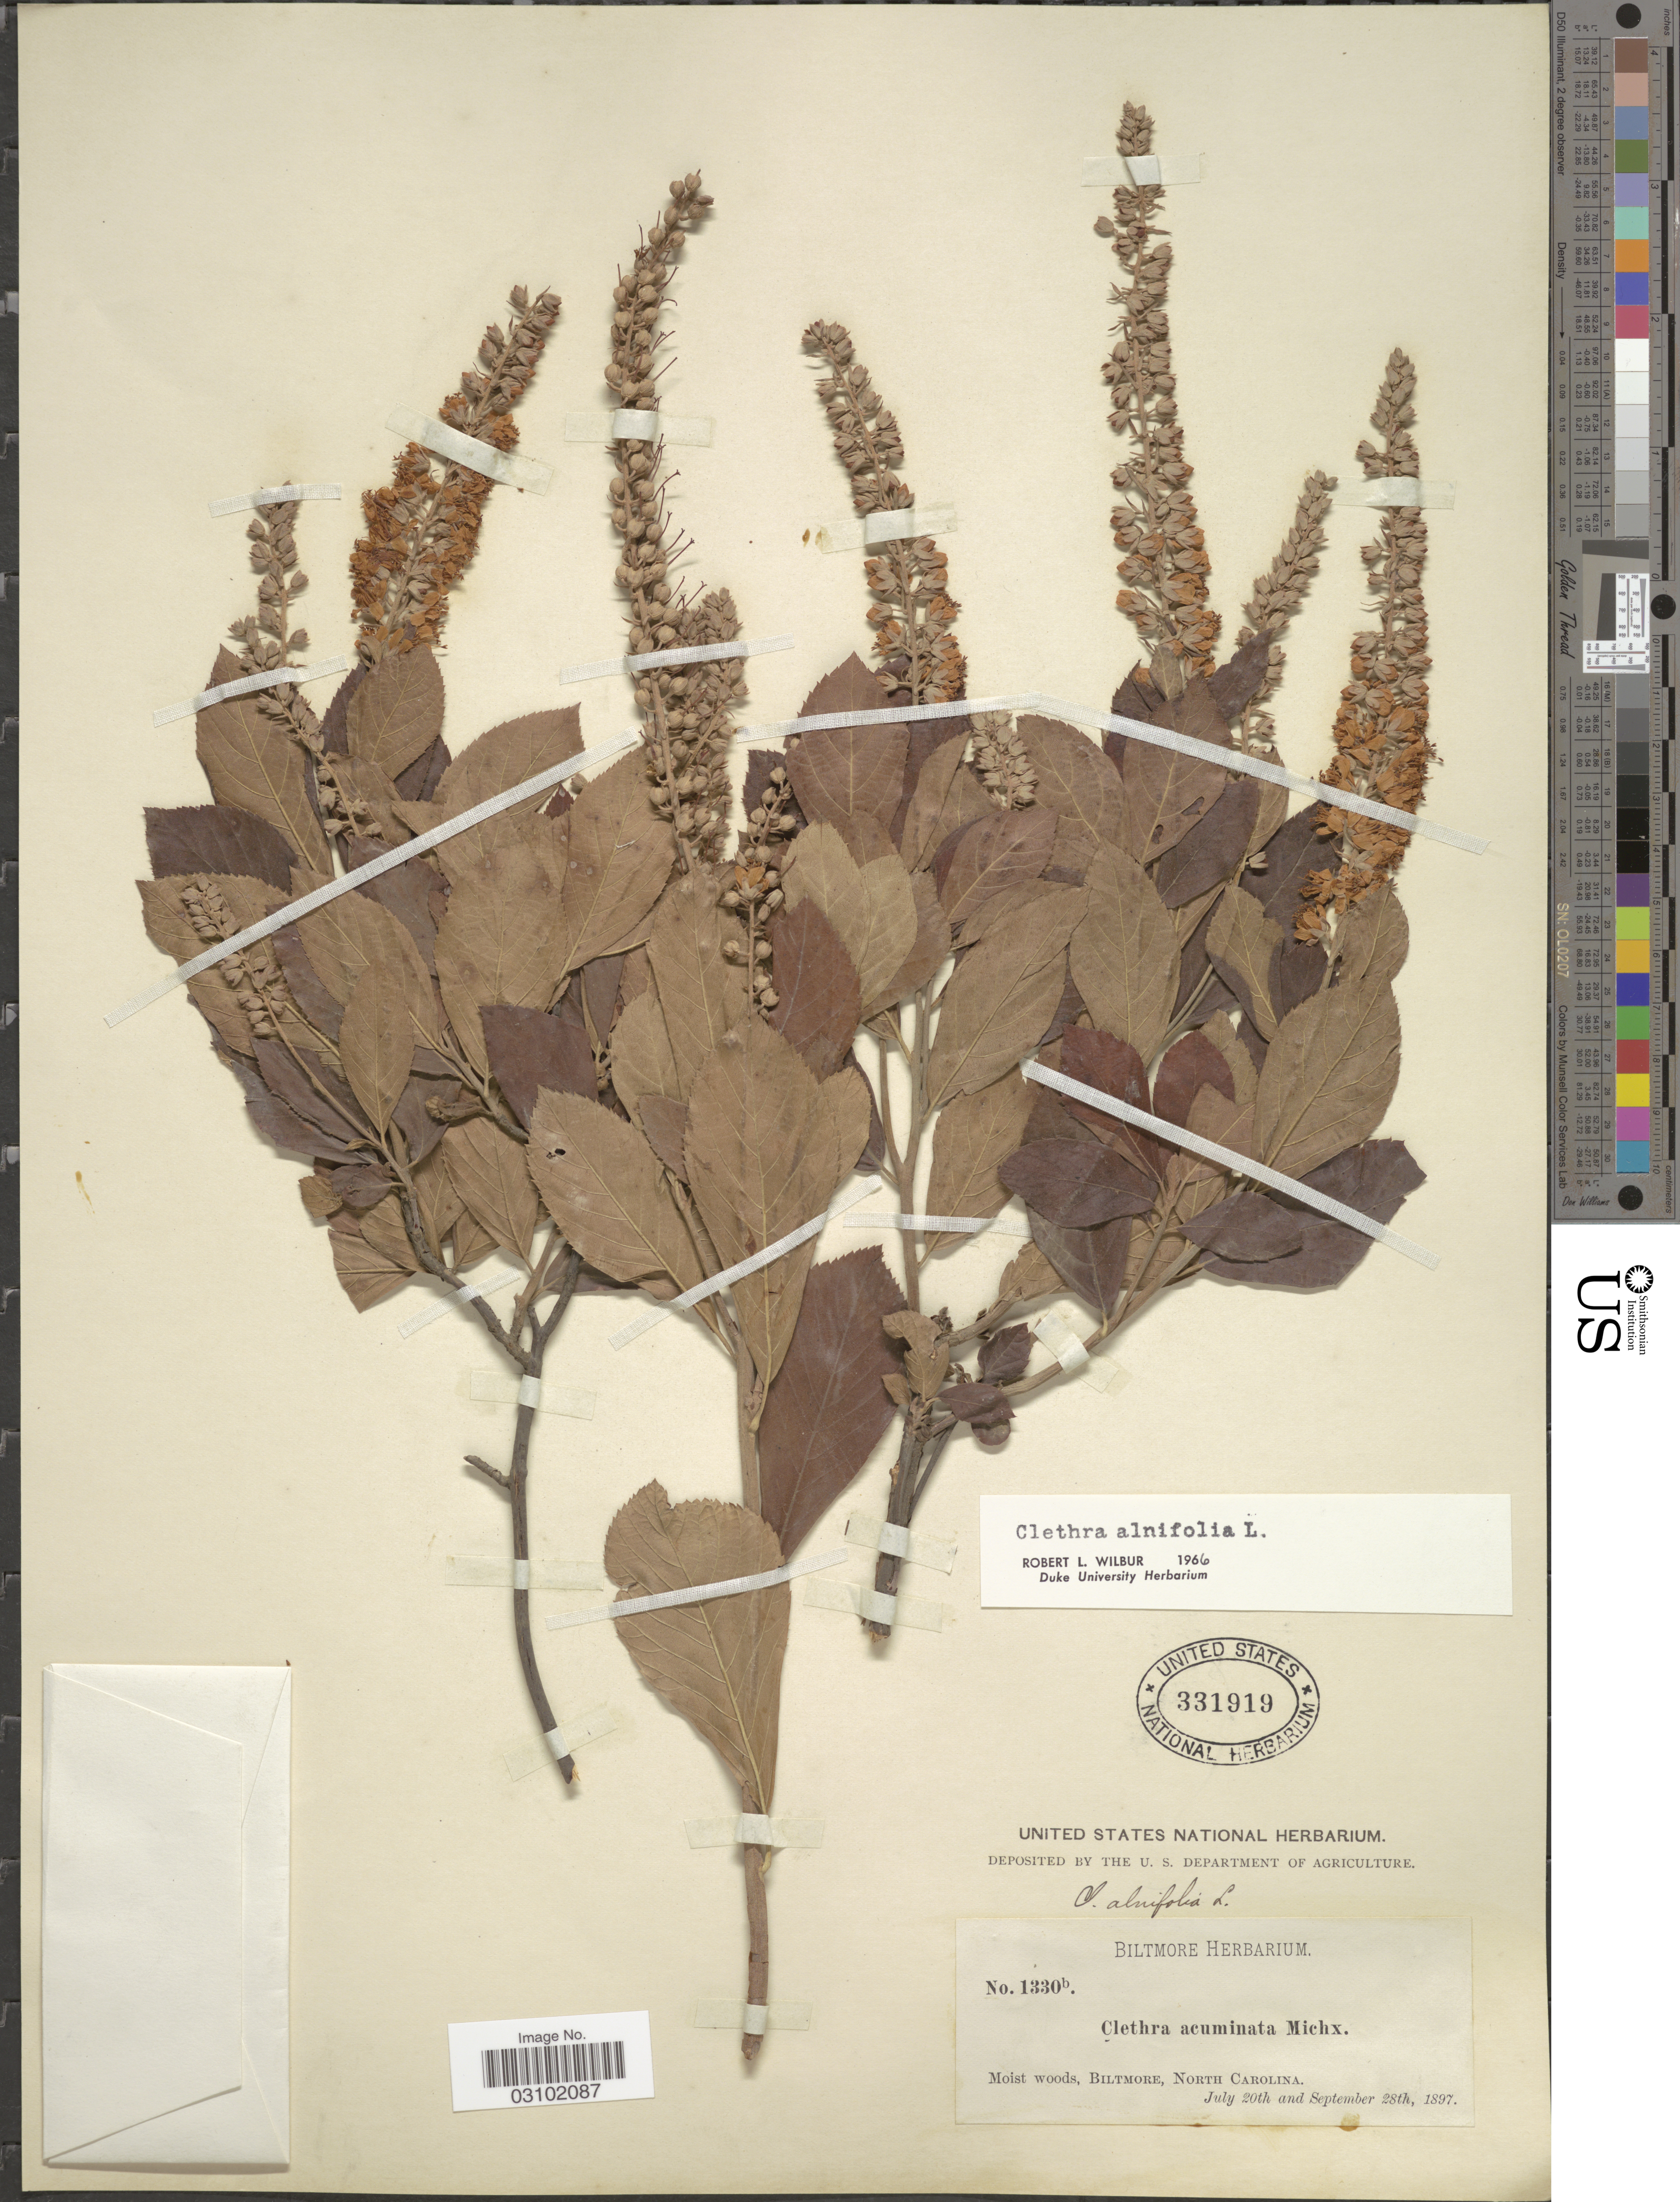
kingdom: Plantae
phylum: Tracheophyta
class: Magnoliopsida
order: Ericales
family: Clethraceae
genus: Clethra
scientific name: Clethra alnifolia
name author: L.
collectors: ex herb. Biltmore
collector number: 1330b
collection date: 1897-07-20/1897-09-28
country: United States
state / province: North Carolina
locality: Moist woods, Biltmore.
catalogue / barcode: US 331919